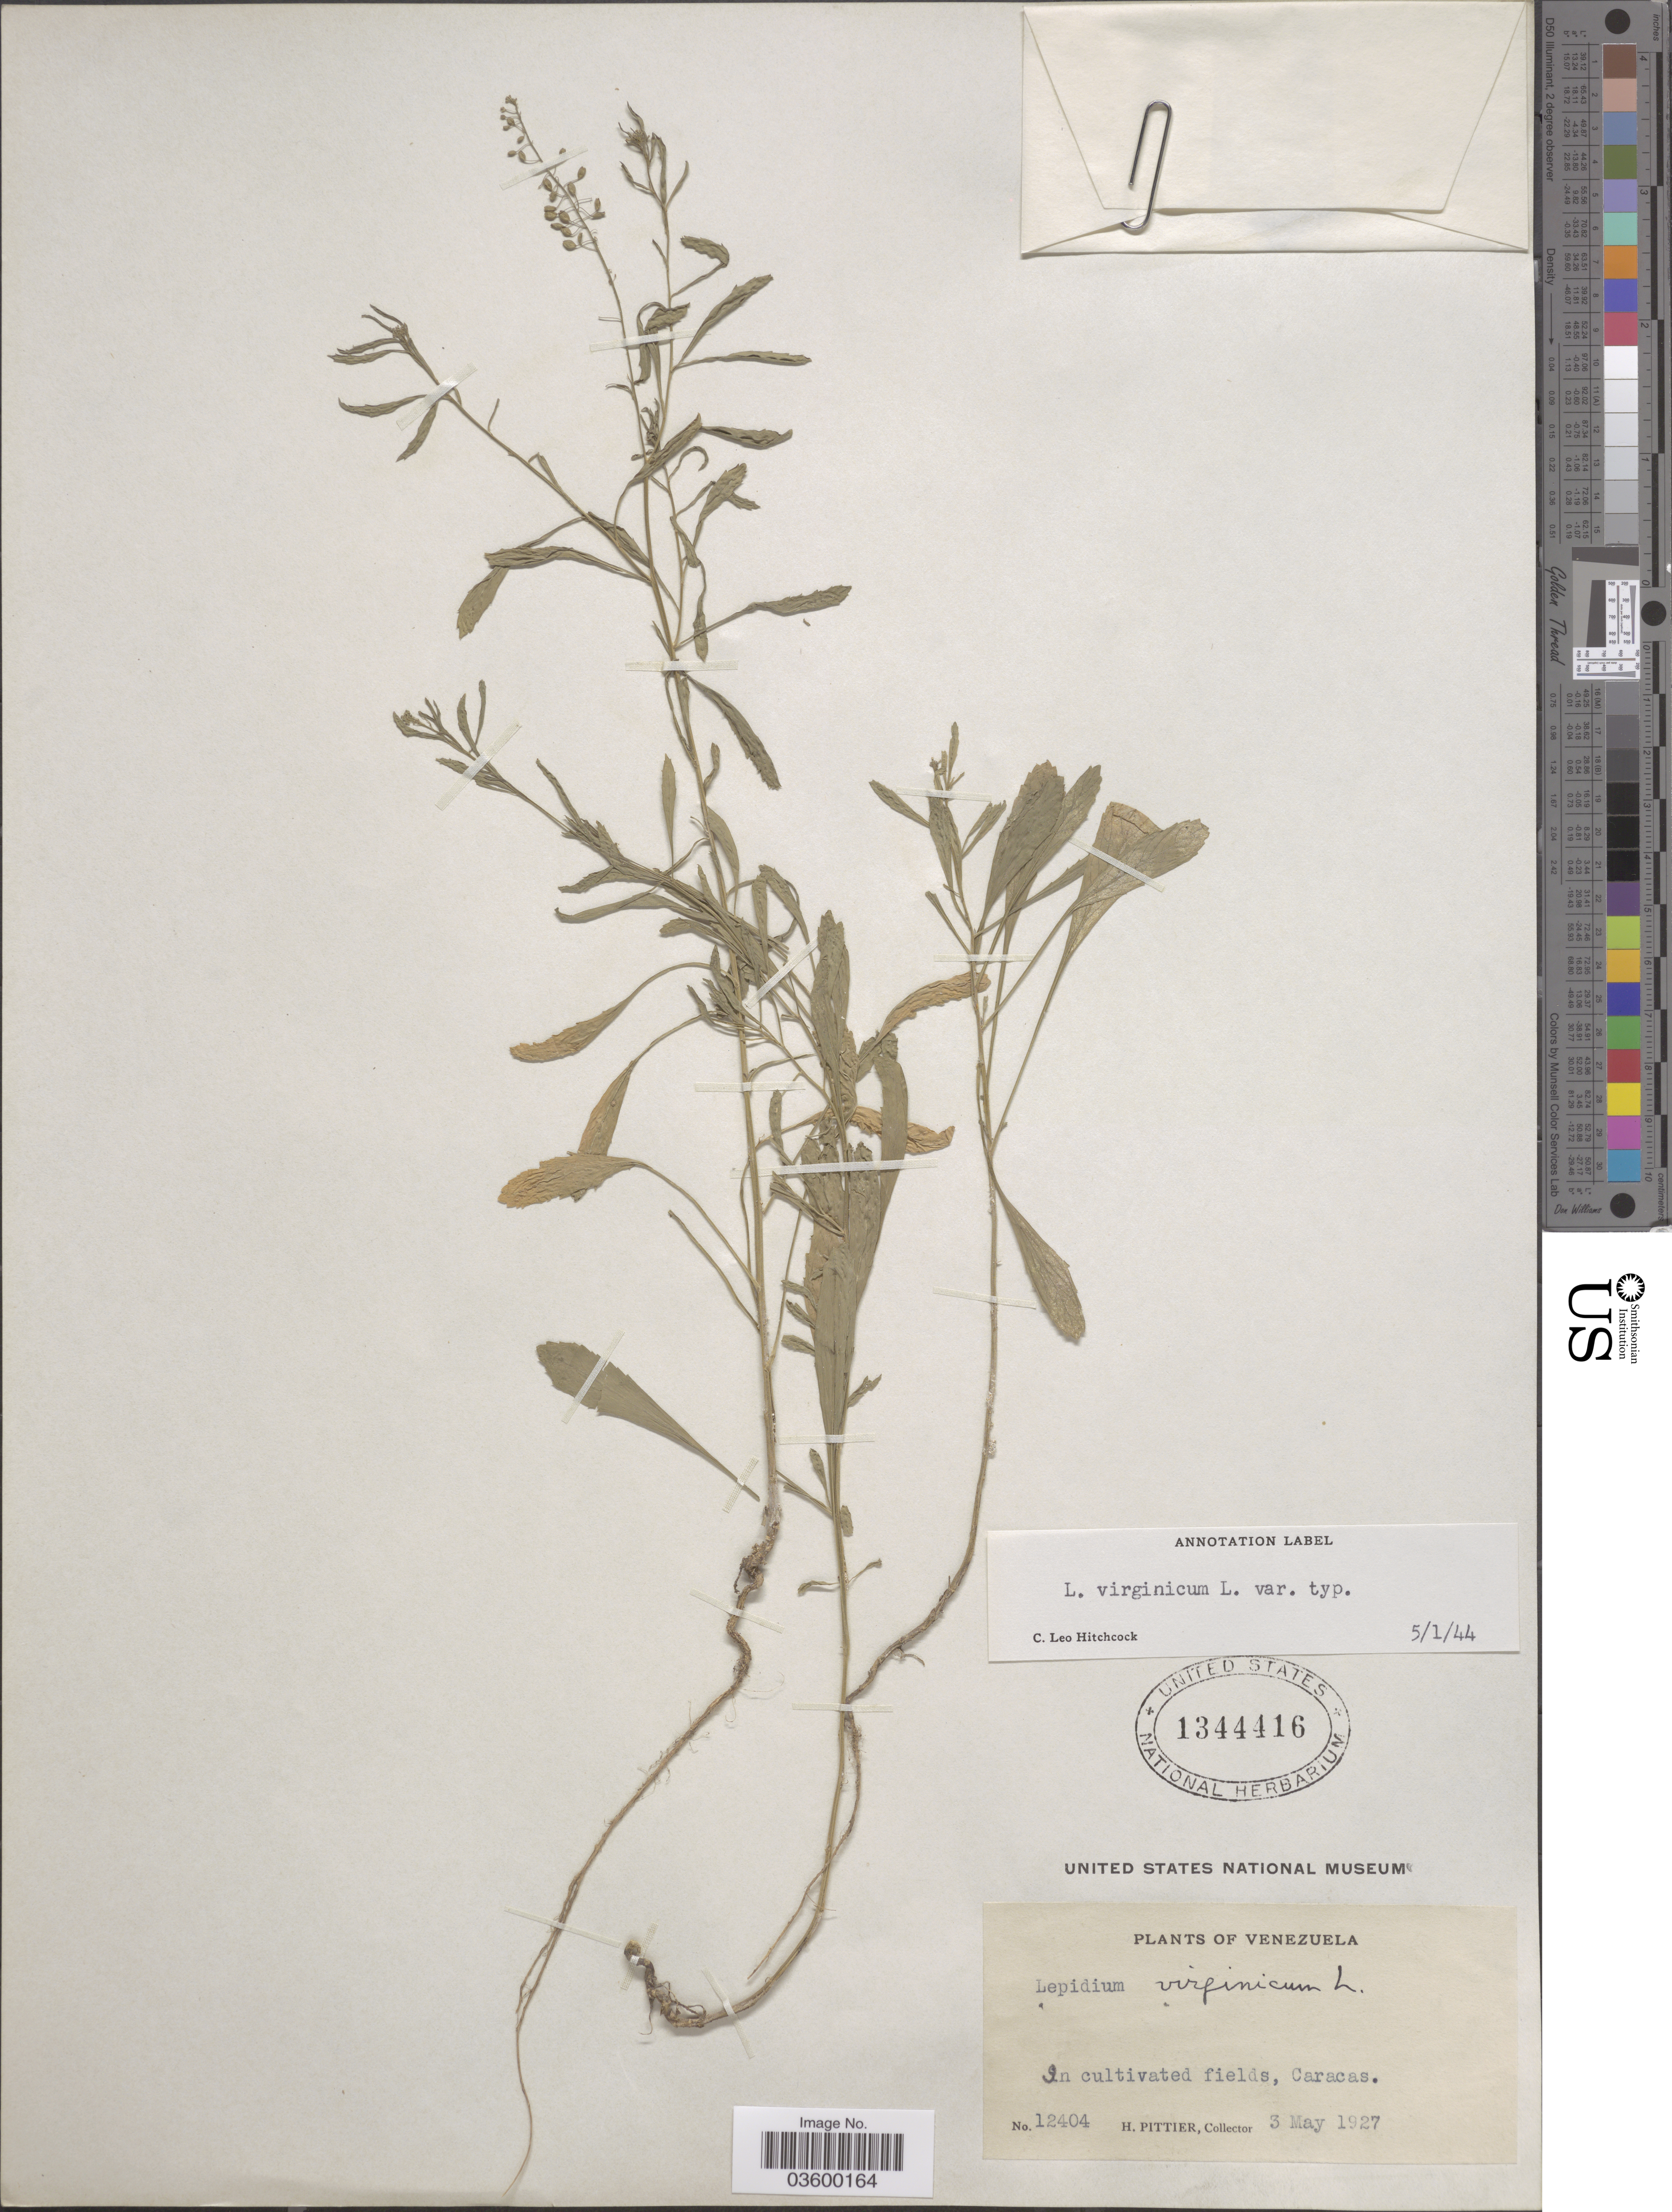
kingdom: Plantae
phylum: Tracheophyta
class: Magnoliopsida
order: Brassicales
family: Brassicaceae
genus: Lepidium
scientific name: Lepidium virginicum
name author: L.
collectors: H. F. Pittier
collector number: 12404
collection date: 1927-05-03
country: Venezuela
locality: Caracas.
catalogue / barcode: US 1344416